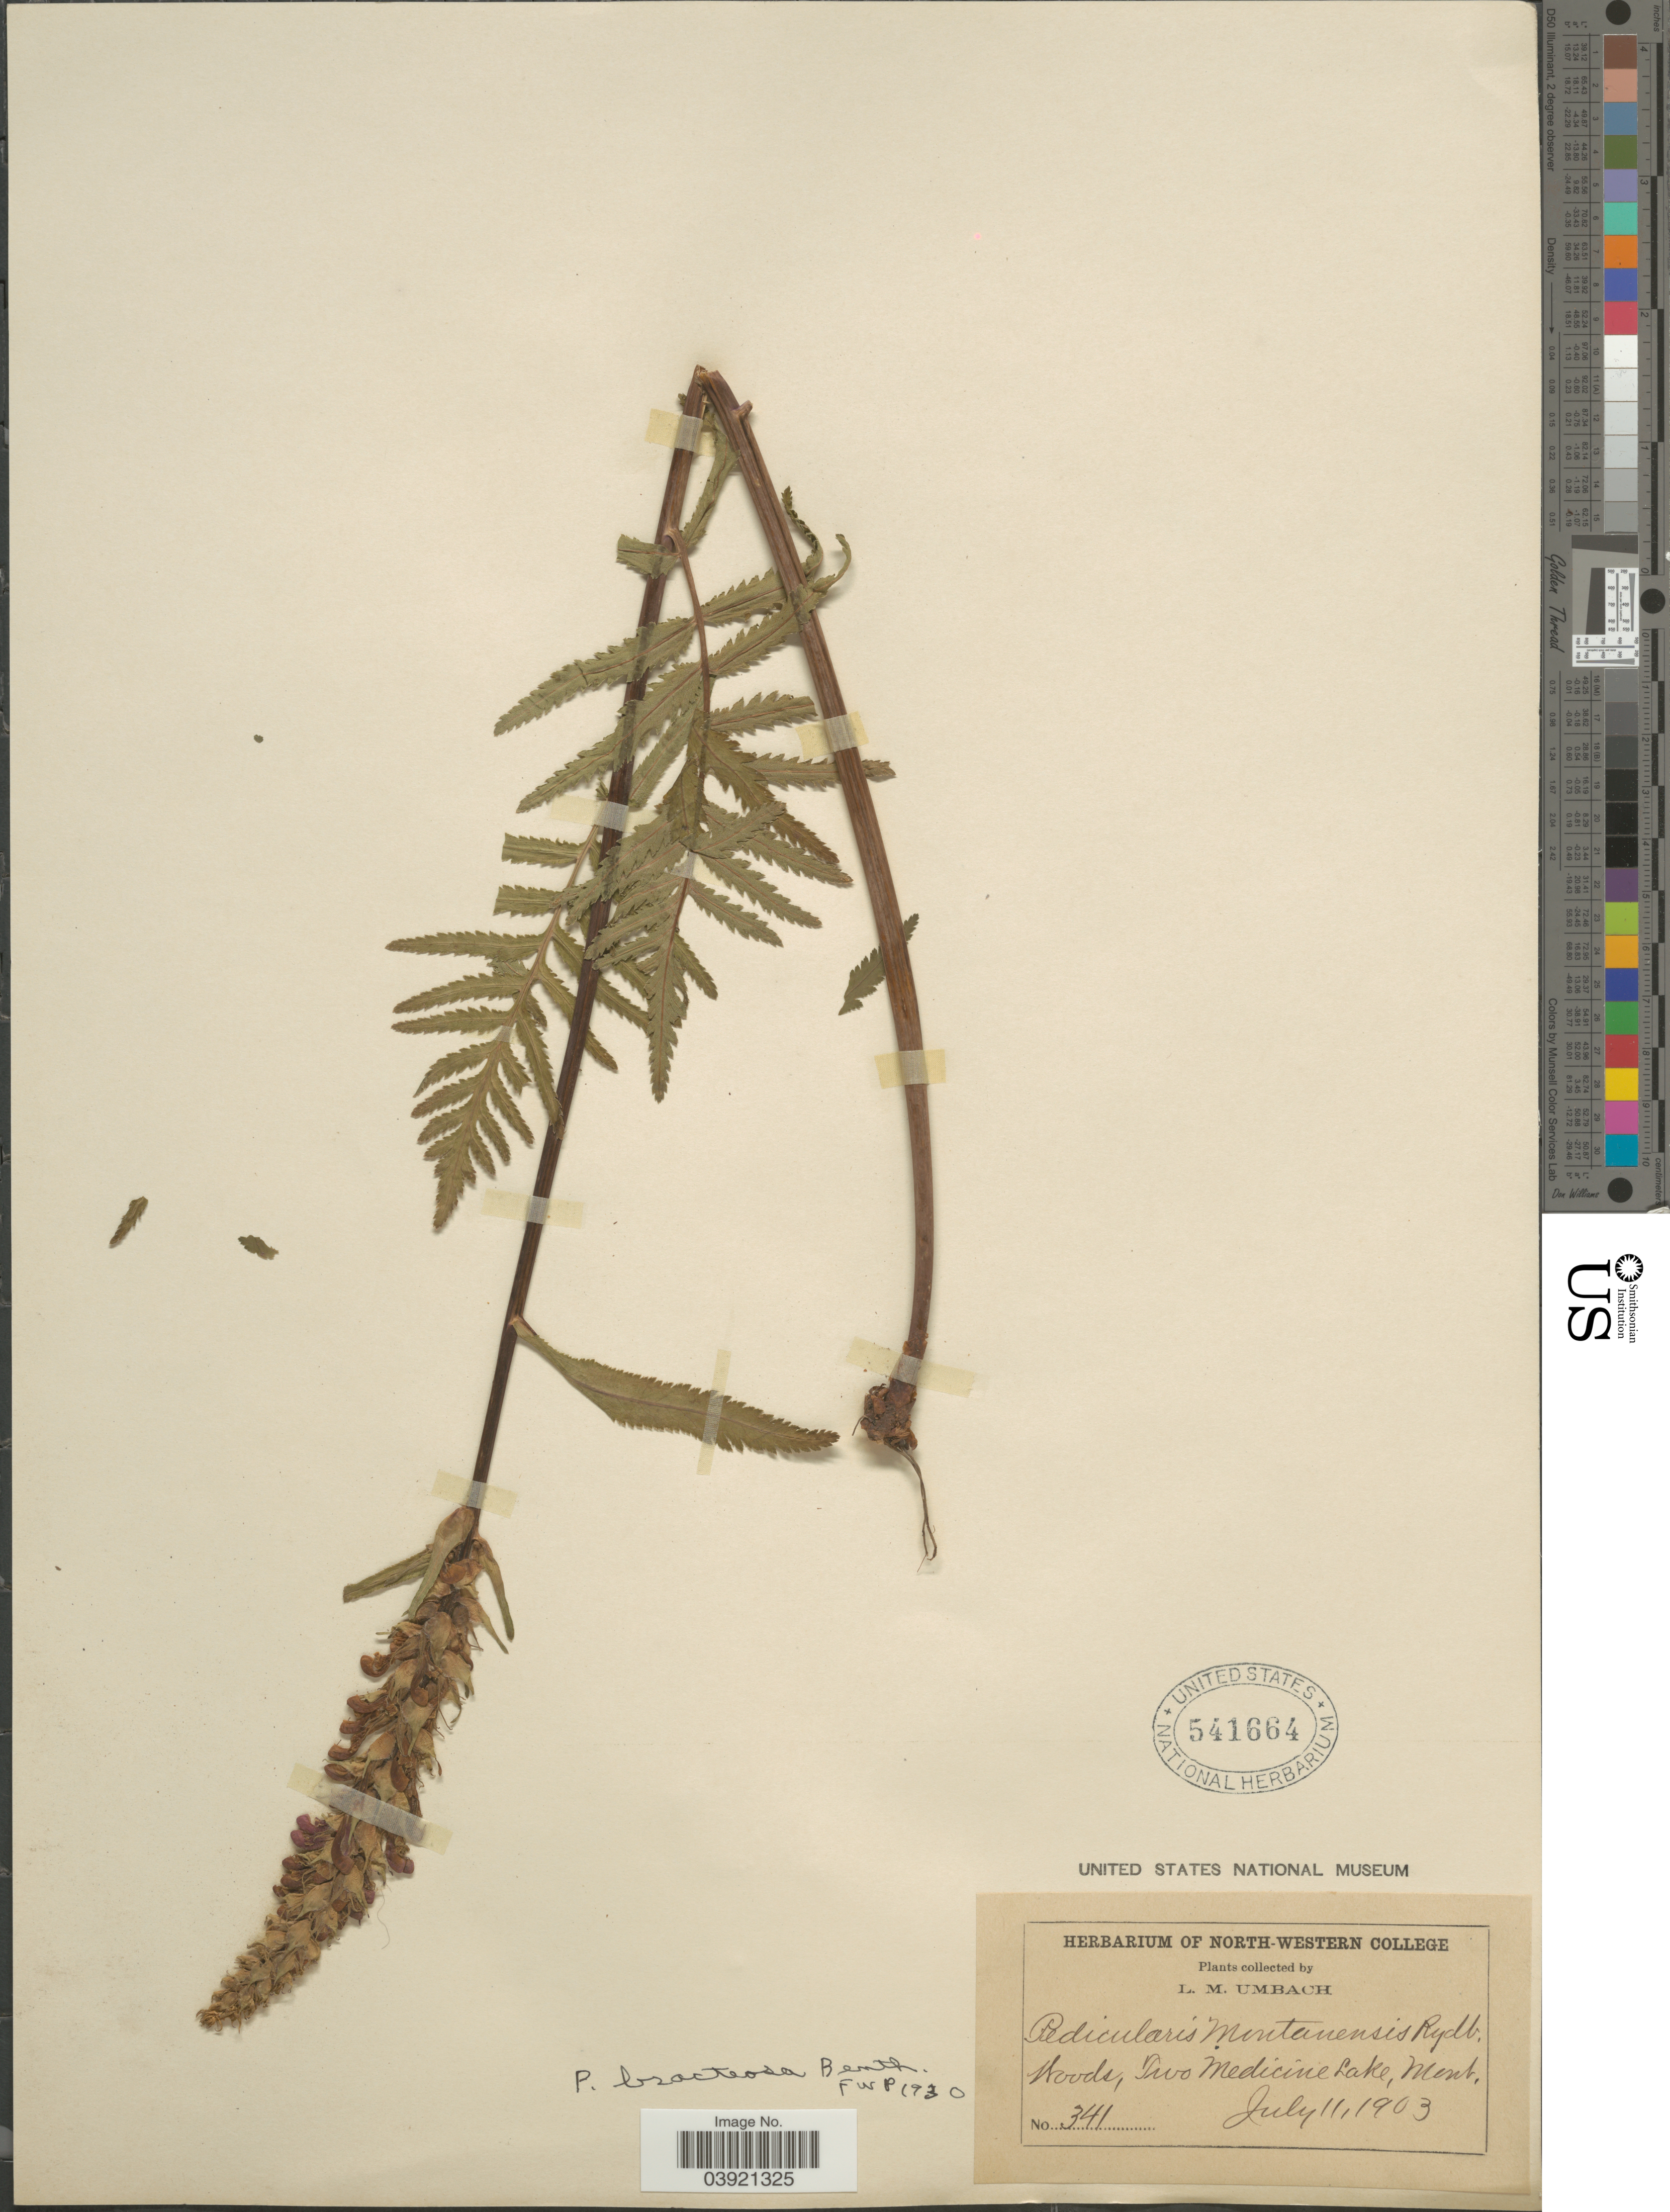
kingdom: Plantae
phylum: Tracheophyta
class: Magnoliopsida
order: Lamiales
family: Orobanchaceae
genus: Pedicularis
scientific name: Pedicularis bracteosa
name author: Benth.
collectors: L. M. Umbach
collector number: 341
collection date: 1903-07-11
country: United States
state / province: Montana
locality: Two Medicine Lake.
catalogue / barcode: US 541664